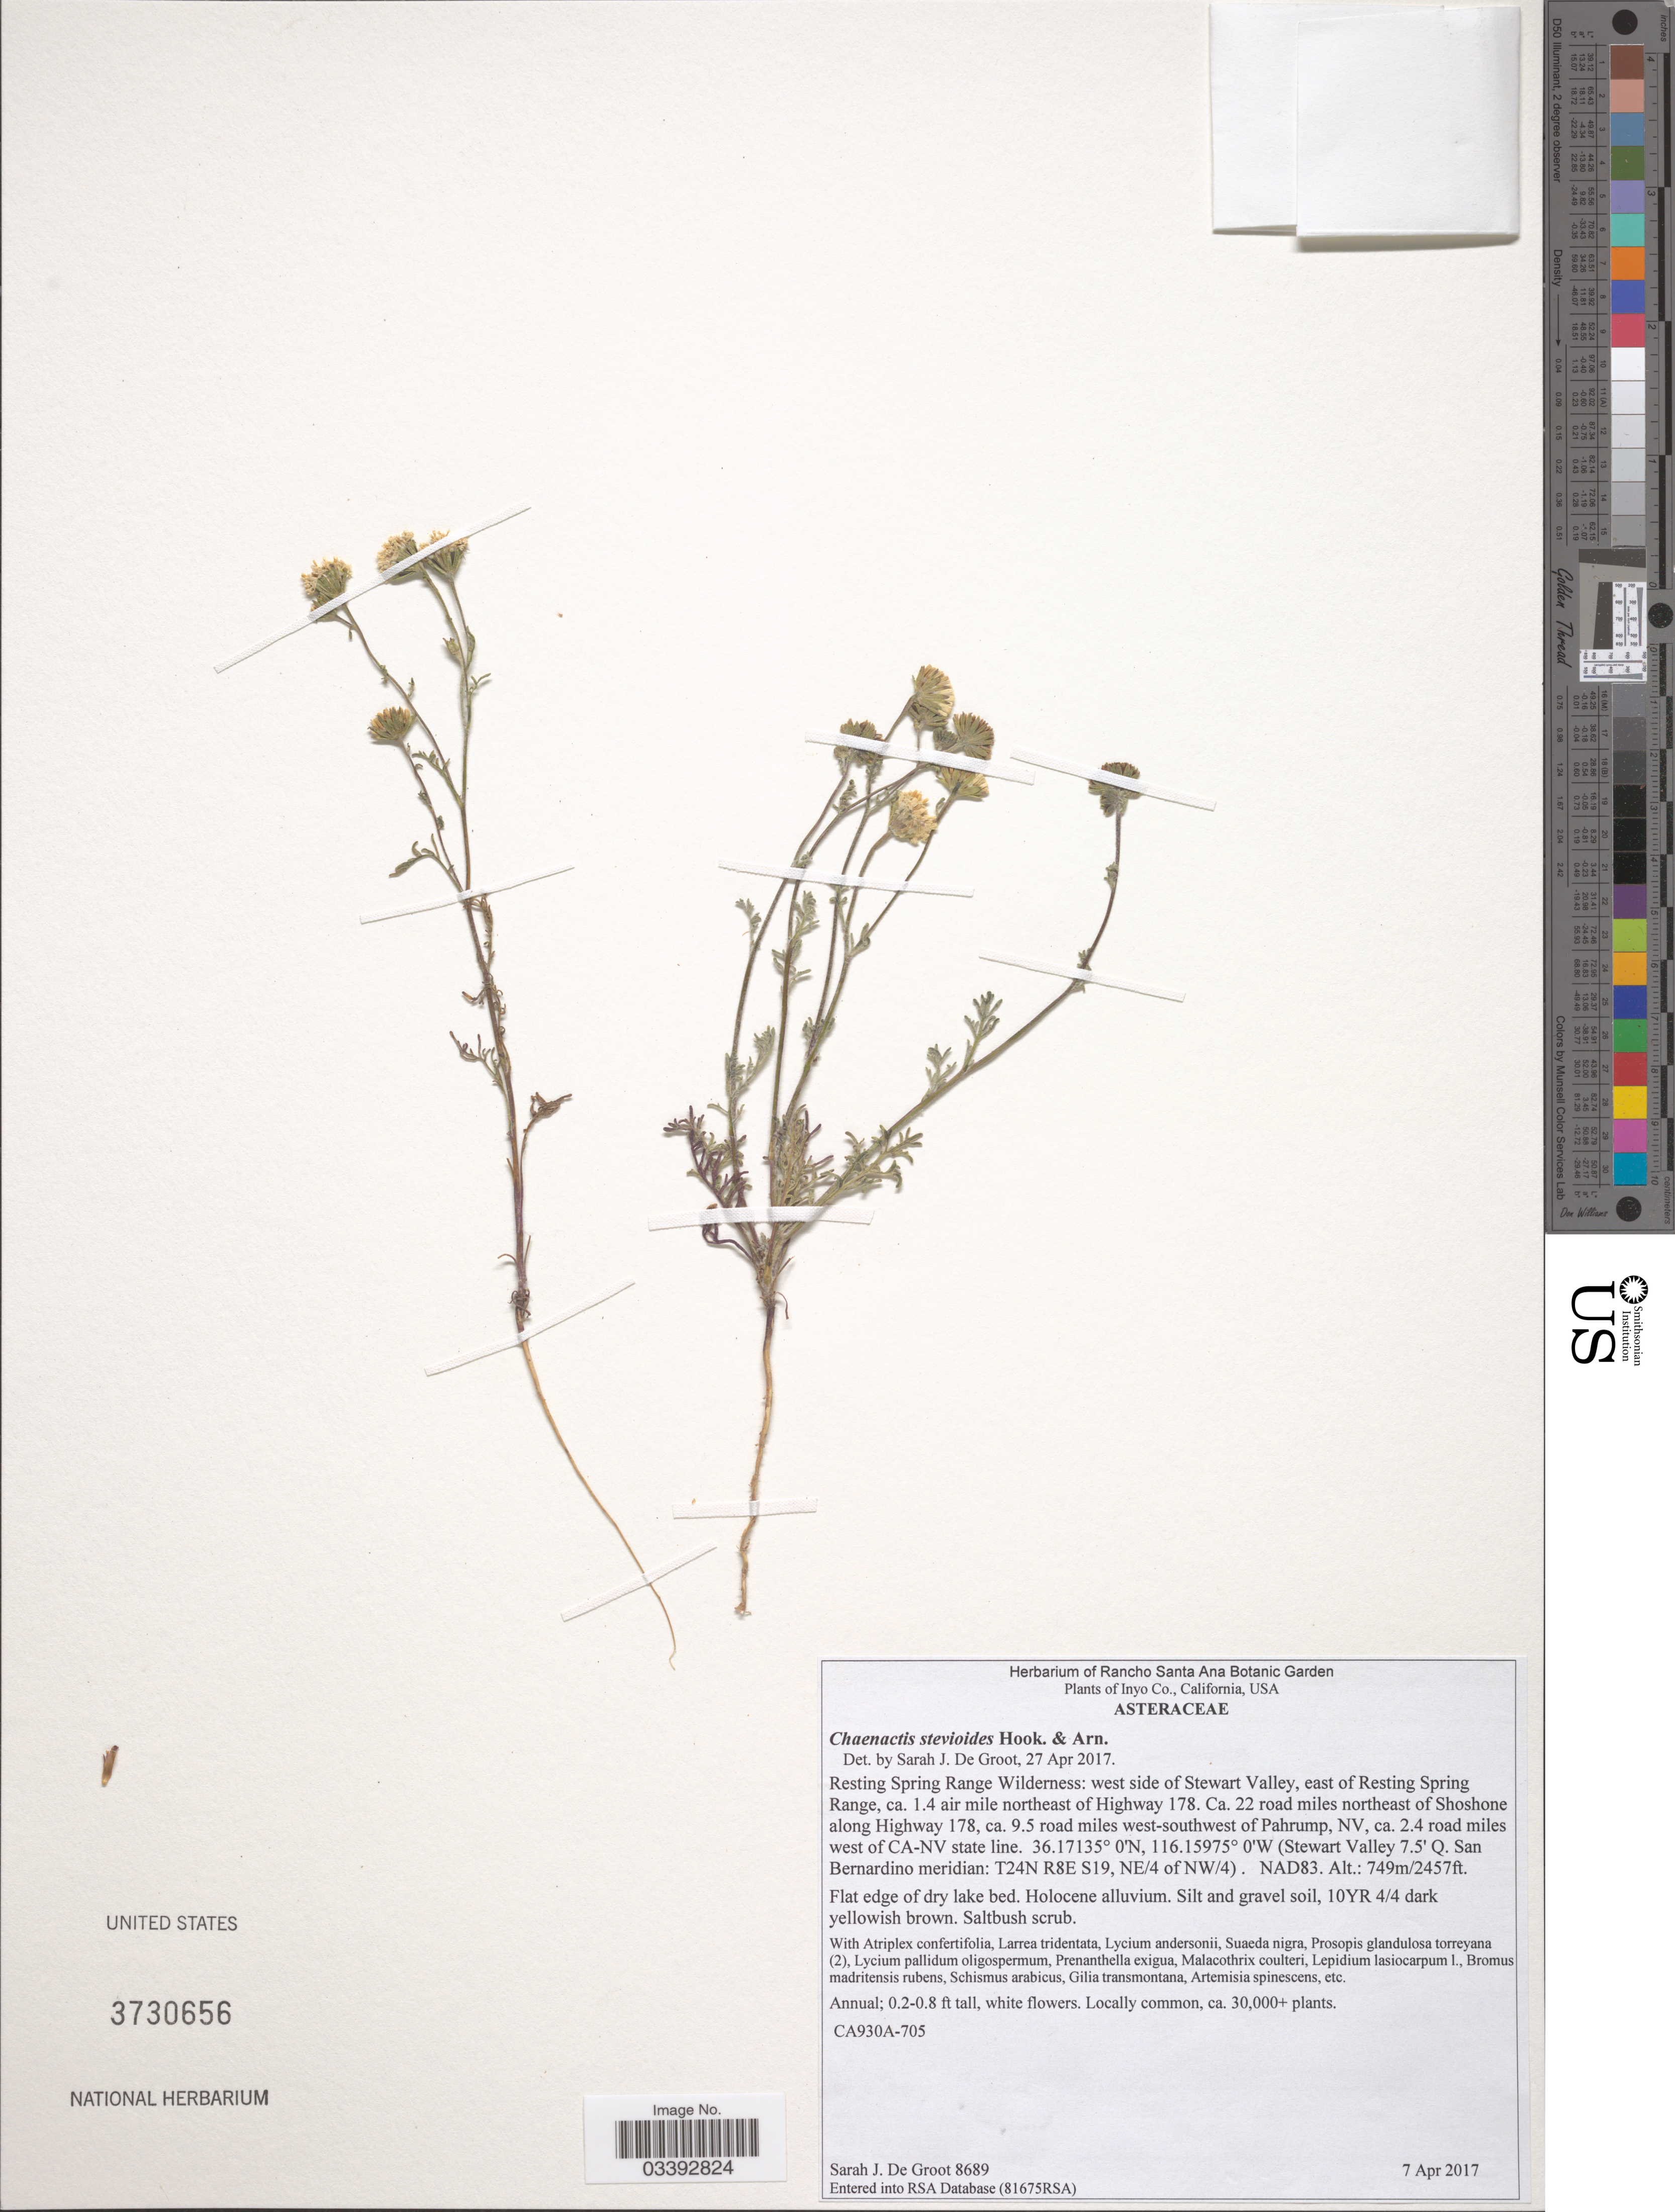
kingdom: Plantae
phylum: Tracheophyta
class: Magnoliopsida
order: Asterales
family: Asteraceae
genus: Chaenactis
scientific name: Chaenactis stevioides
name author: Hook. & Arn.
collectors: S. De Groot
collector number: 8689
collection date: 2017-04-07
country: United States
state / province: California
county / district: Inyo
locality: Inyo Co., Resting Spring Range Wilderness: west side of Stewart Valley, east of Resting Spring Range, ca. 1.4 air mile northeast of Highway 178. Ca. 22 road miles northeast of Shoshone along Highway 178, ca. 9.5 road miles west-southwest of Pahrump, NV, ca. 2.4 road miles west of CA-NV state line. (Stewart Valle 7.5' Q.San Bernardino meridian: T24N R8E S19, NE/4 of NW/4). NAD83.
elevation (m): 749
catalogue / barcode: US 3730656